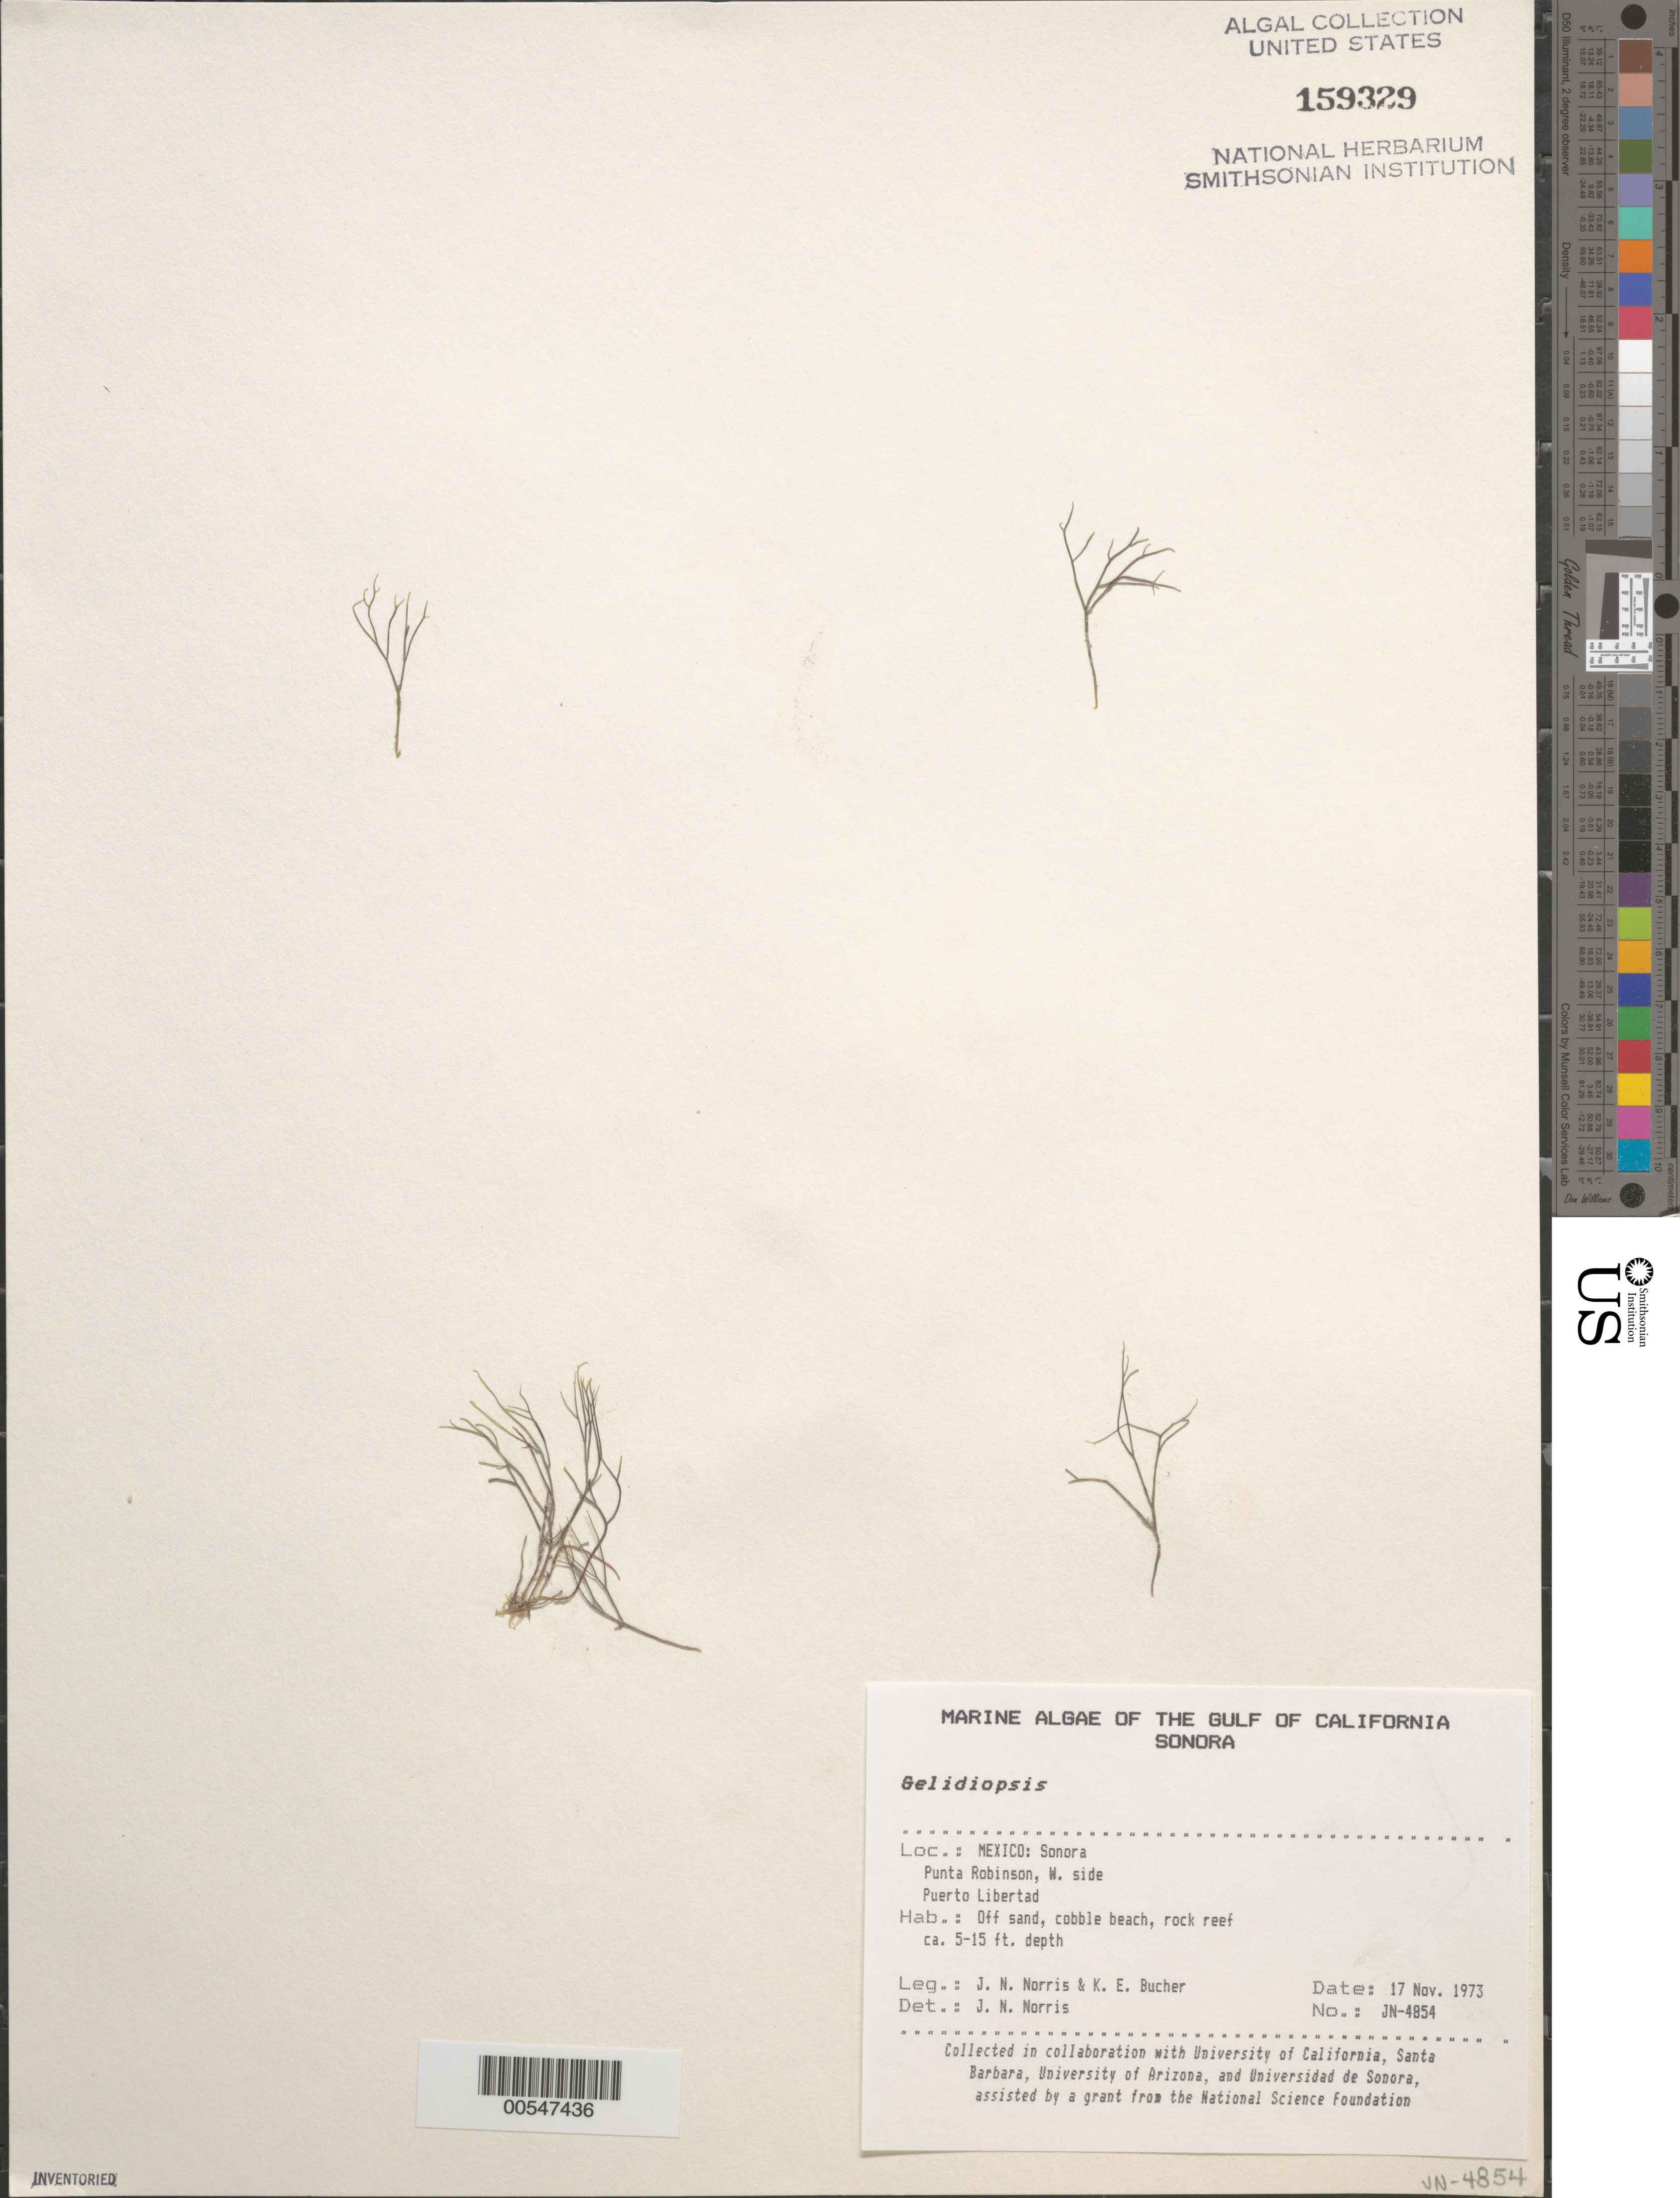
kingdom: Plantae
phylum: Rhodophyta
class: Florideophyceae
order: Rhodymeniales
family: Lomentariaceae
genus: Ceratodictyon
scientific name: Ceratodictyon sp.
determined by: Algae name updating Project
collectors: J. N. Norris & K. E. Bucher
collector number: JN-4854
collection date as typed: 17 Nov 1973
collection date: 1973-11-17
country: Mexico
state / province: Sonora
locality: Punta Robinson, Puerto Libertad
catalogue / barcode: US 159329